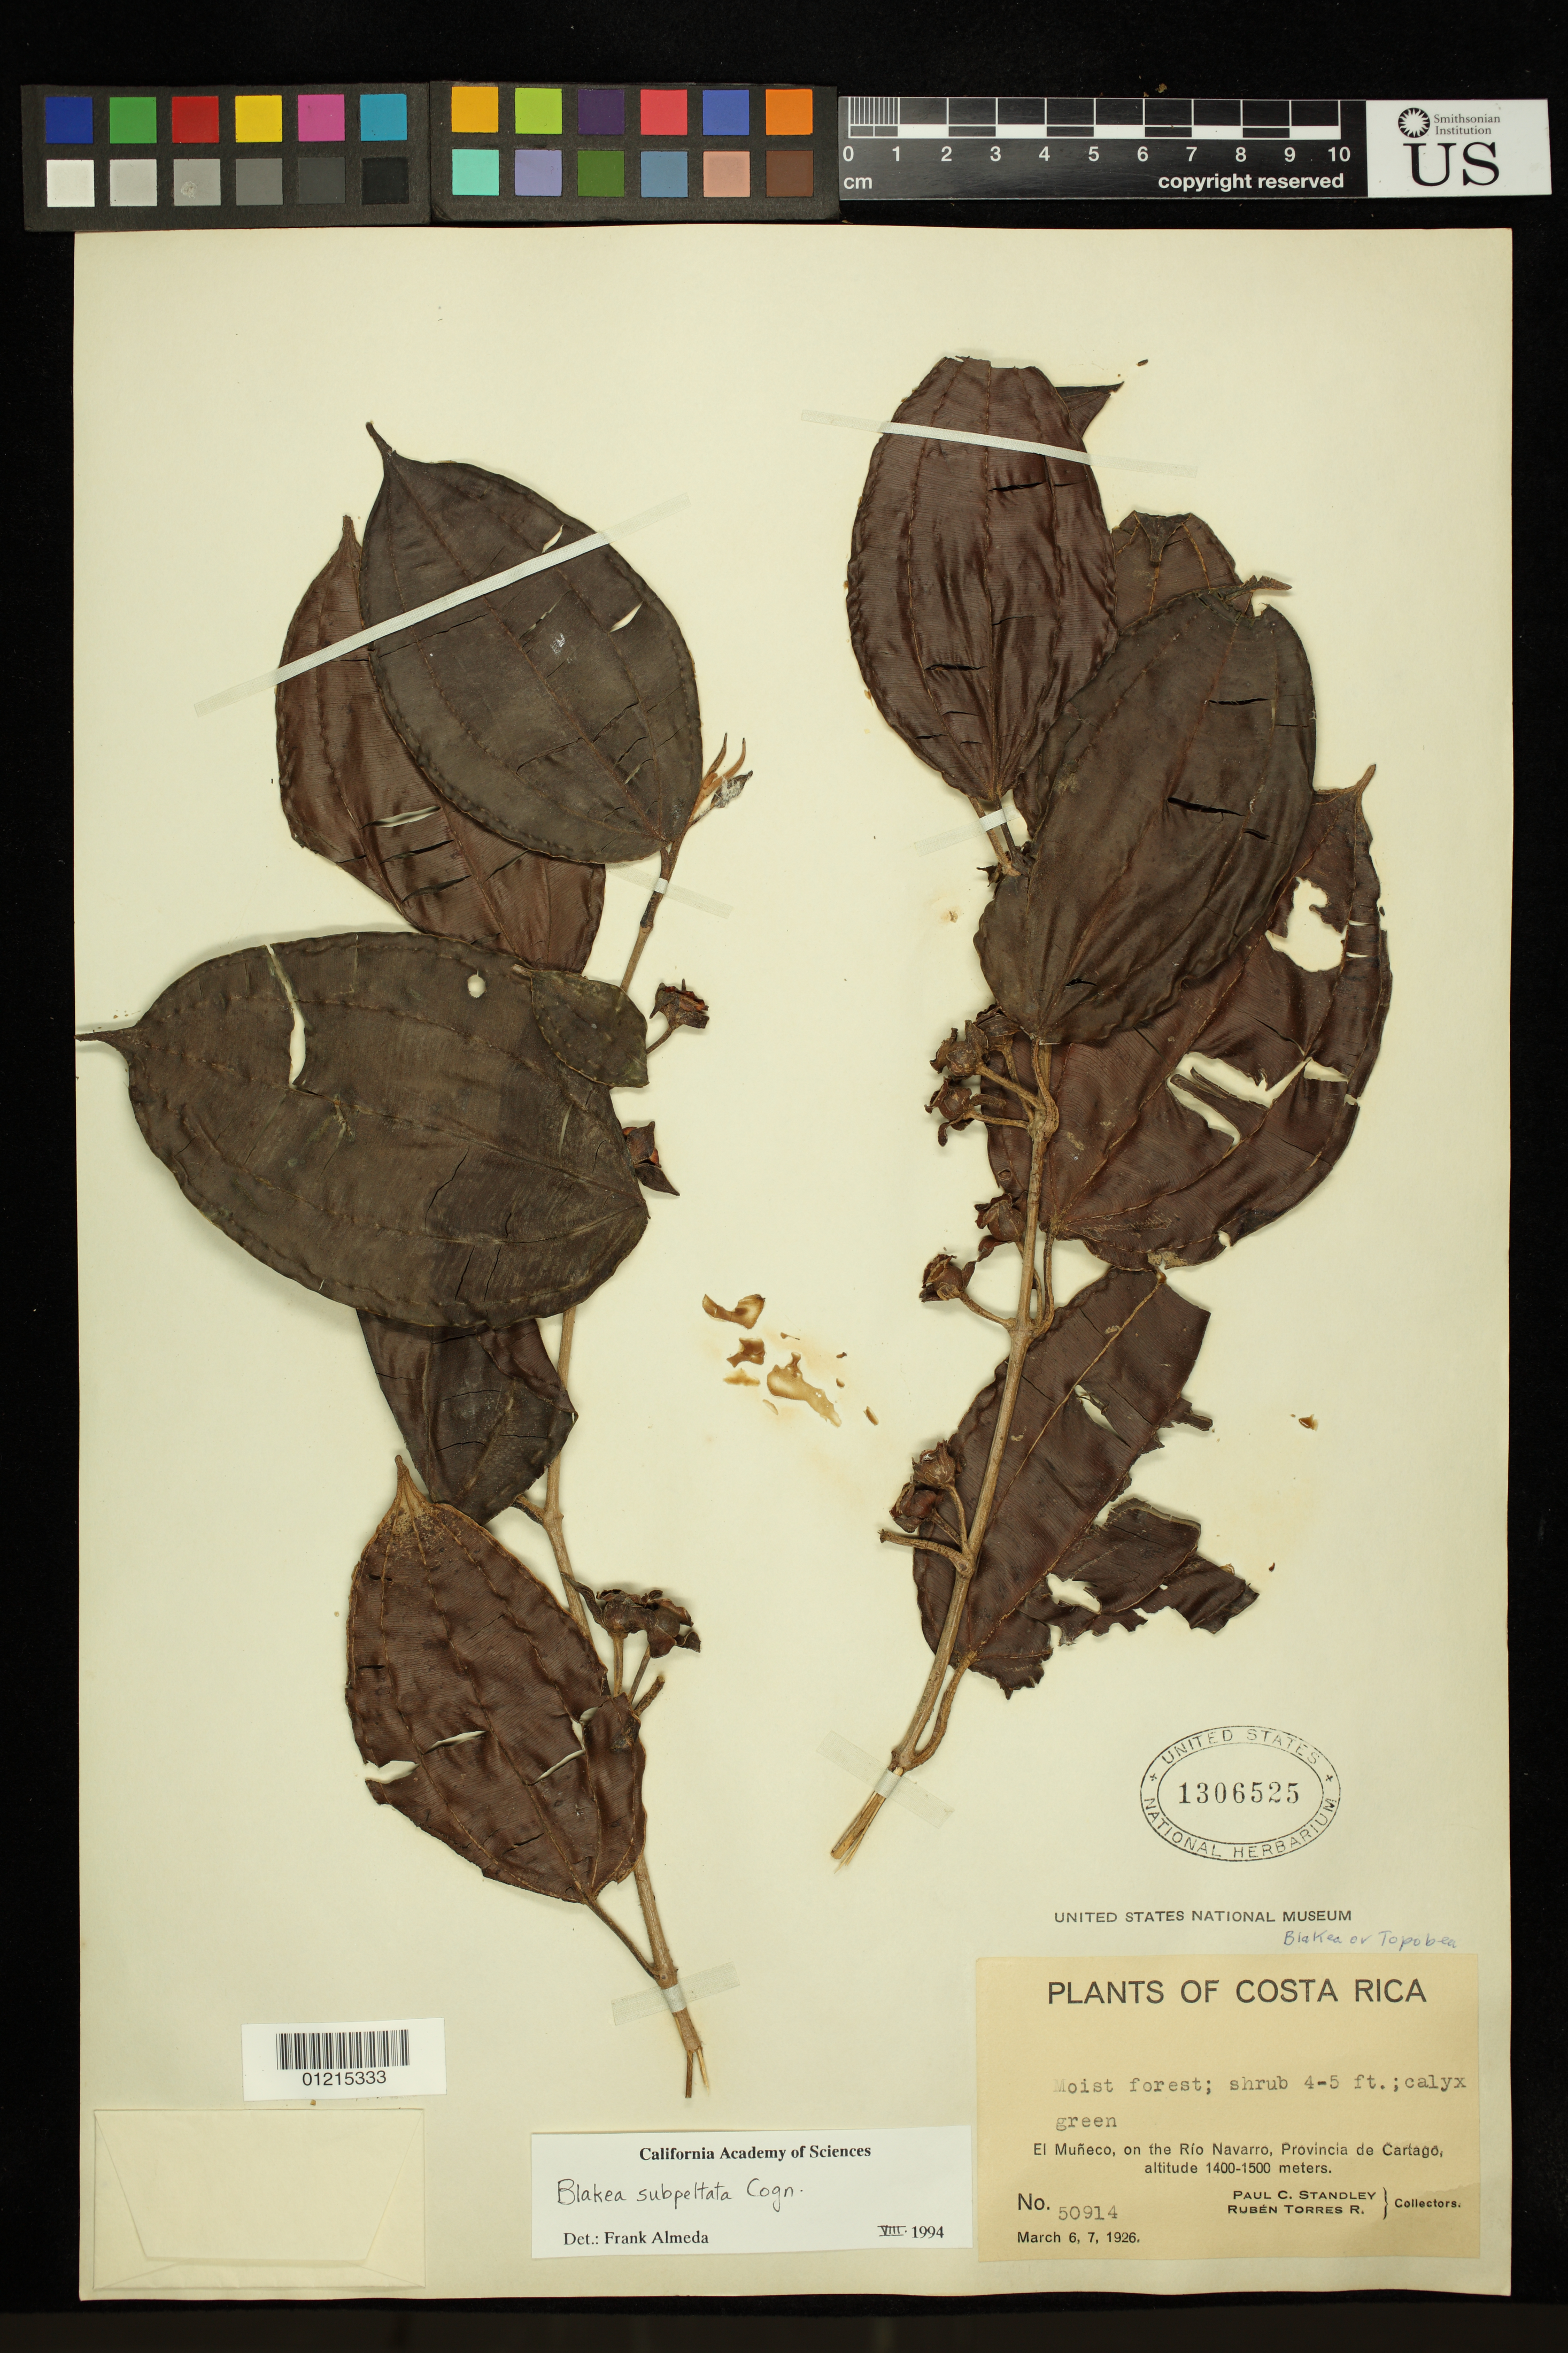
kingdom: Plantae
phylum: Tracheophyta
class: Magnoliopsida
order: Myrtales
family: Melastomataceae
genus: Blakea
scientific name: Blakea subpetata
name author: Cogn.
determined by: Almeda, F.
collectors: P. C. Standley & R. Torres Rojas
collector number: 50914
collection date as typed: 06 Mar 1926 and 07 Mar 1926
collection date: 1926-03-06,1926-03-07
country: Costa Rica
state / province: Cartago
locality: El Muneco, on Rio Navarro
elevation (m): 1400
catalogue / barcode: US 1306525